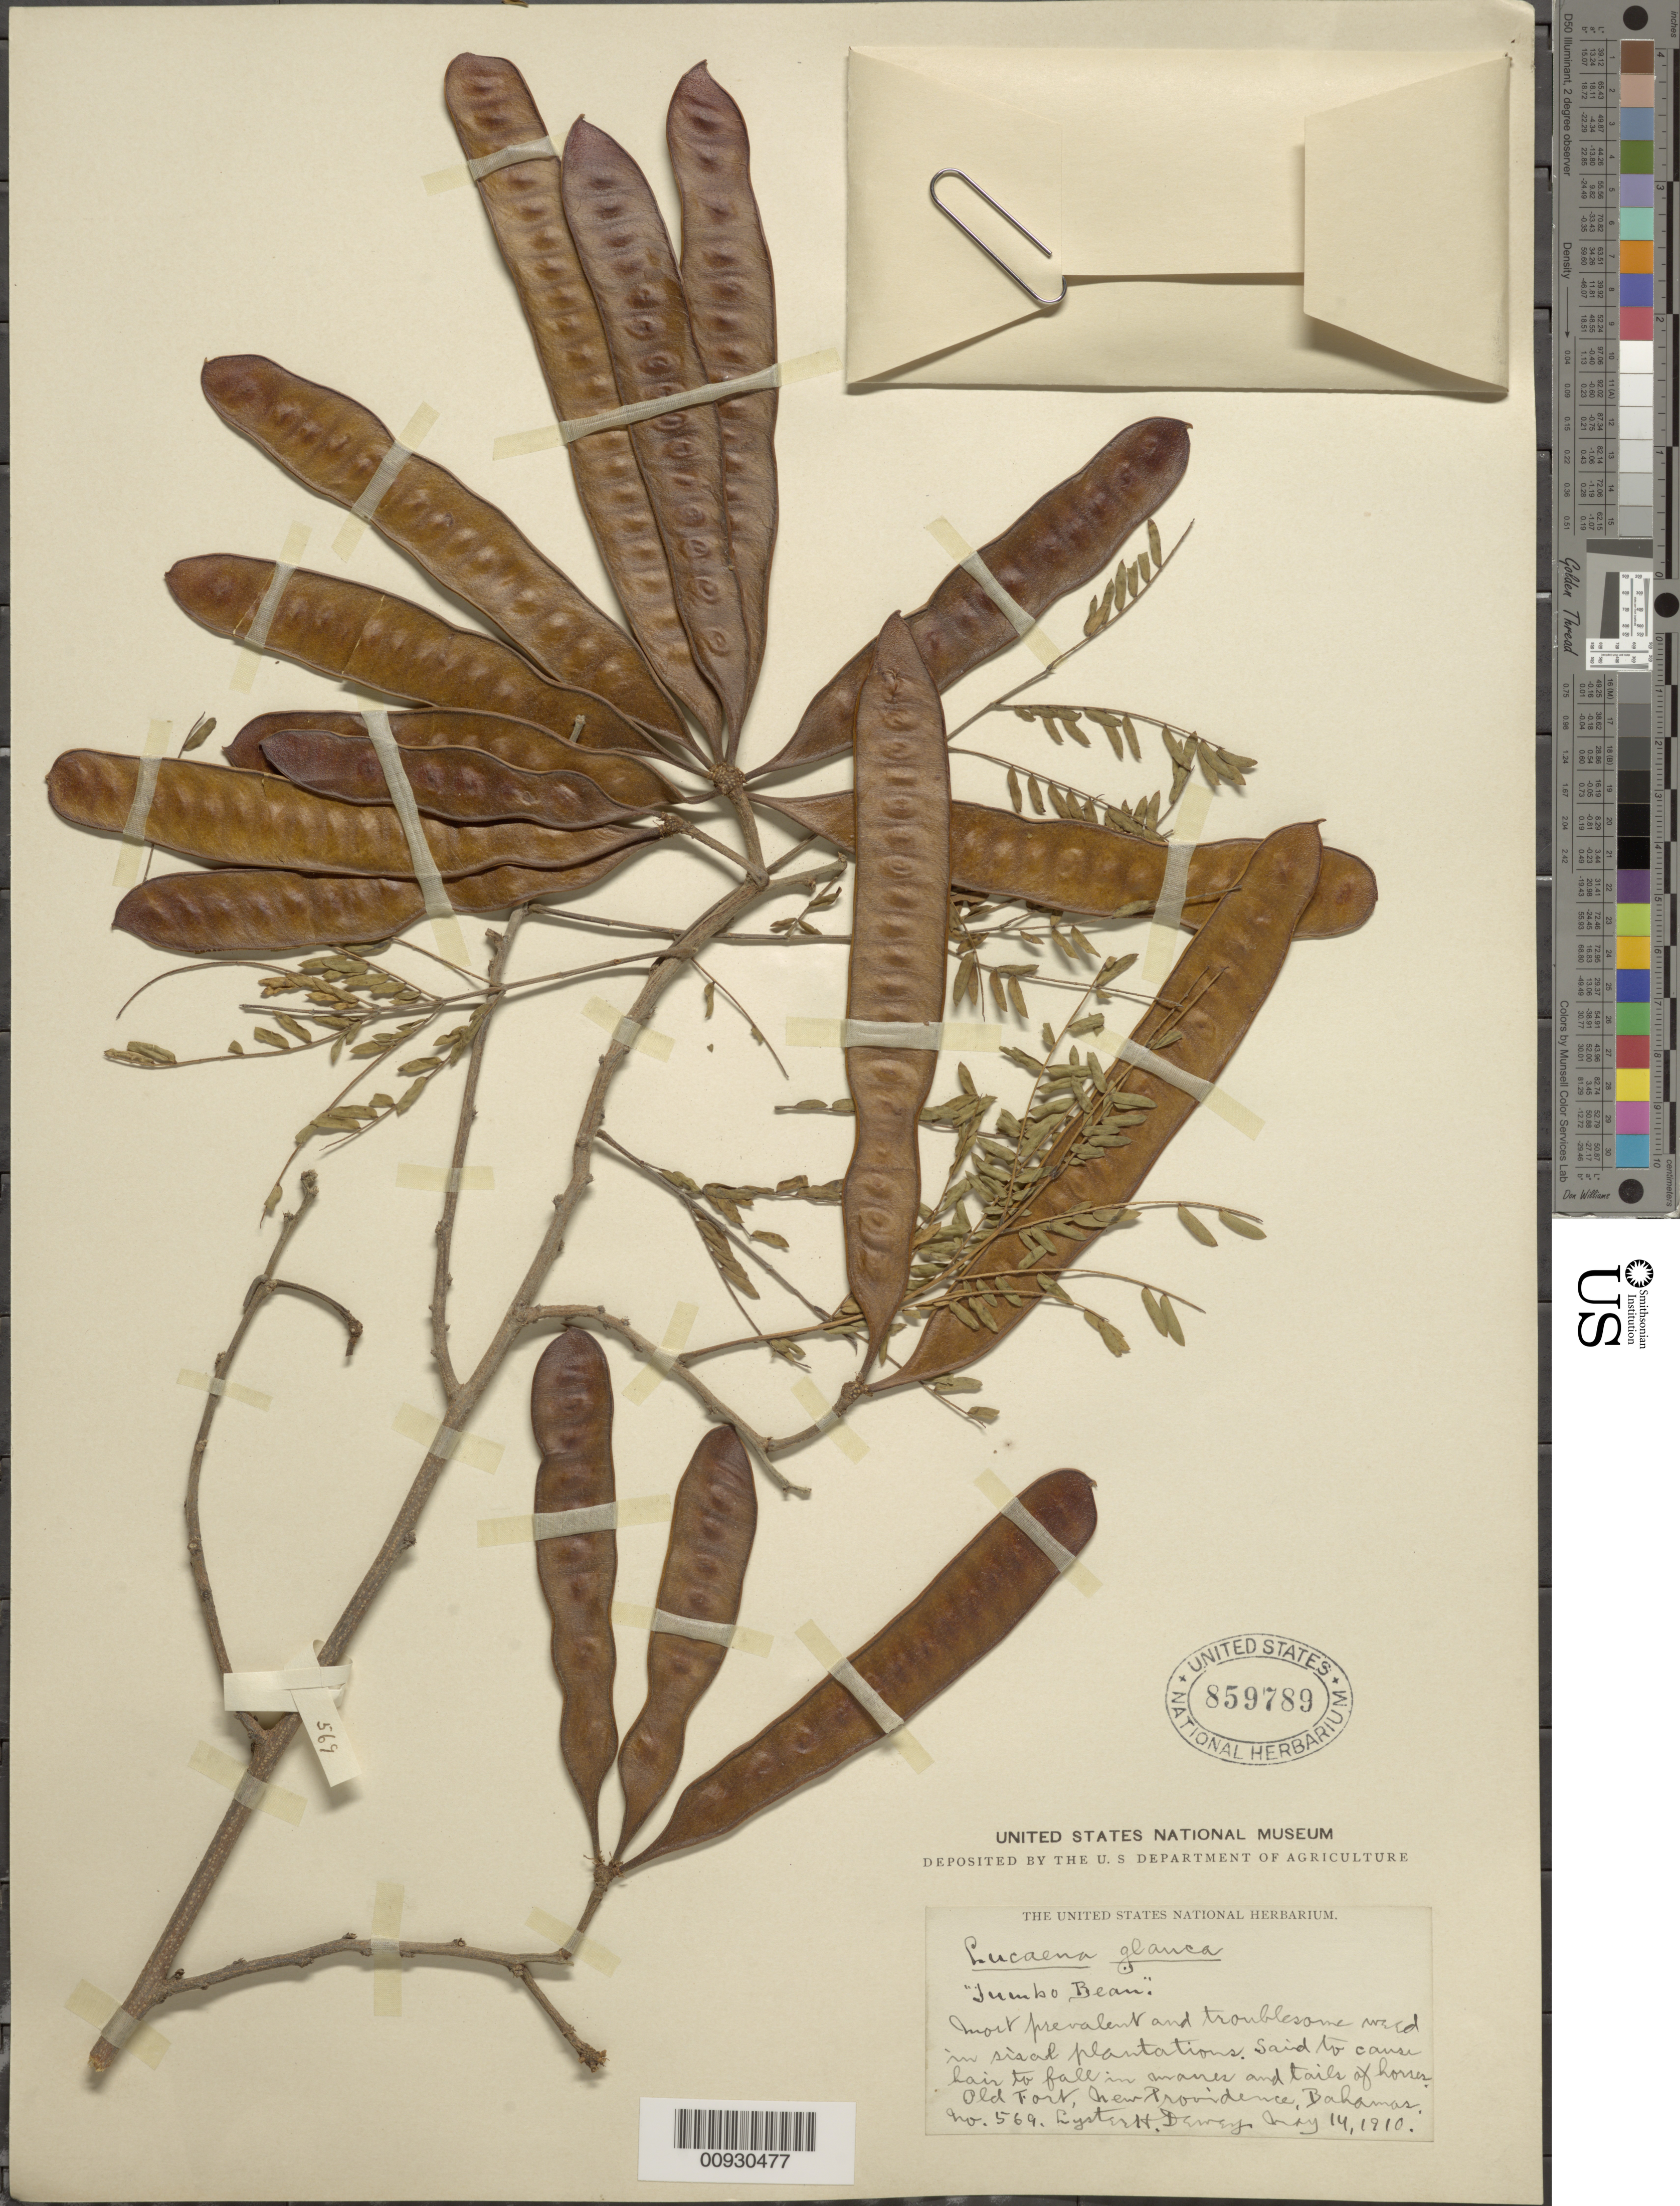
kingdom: Plantae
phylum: Tracheophyta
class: Magnoliopsida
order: Fabales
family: Fabaceae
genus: Leucaena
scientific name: Leucaena leucocephala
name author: (Lam.) de Wit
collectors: L. H. Dewey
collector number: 569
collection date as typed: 14 May 1910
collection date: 1910-05-14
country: Bahamas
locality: Old Fort, New Providence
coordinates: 0 N, 0 E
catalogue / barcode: US 859789